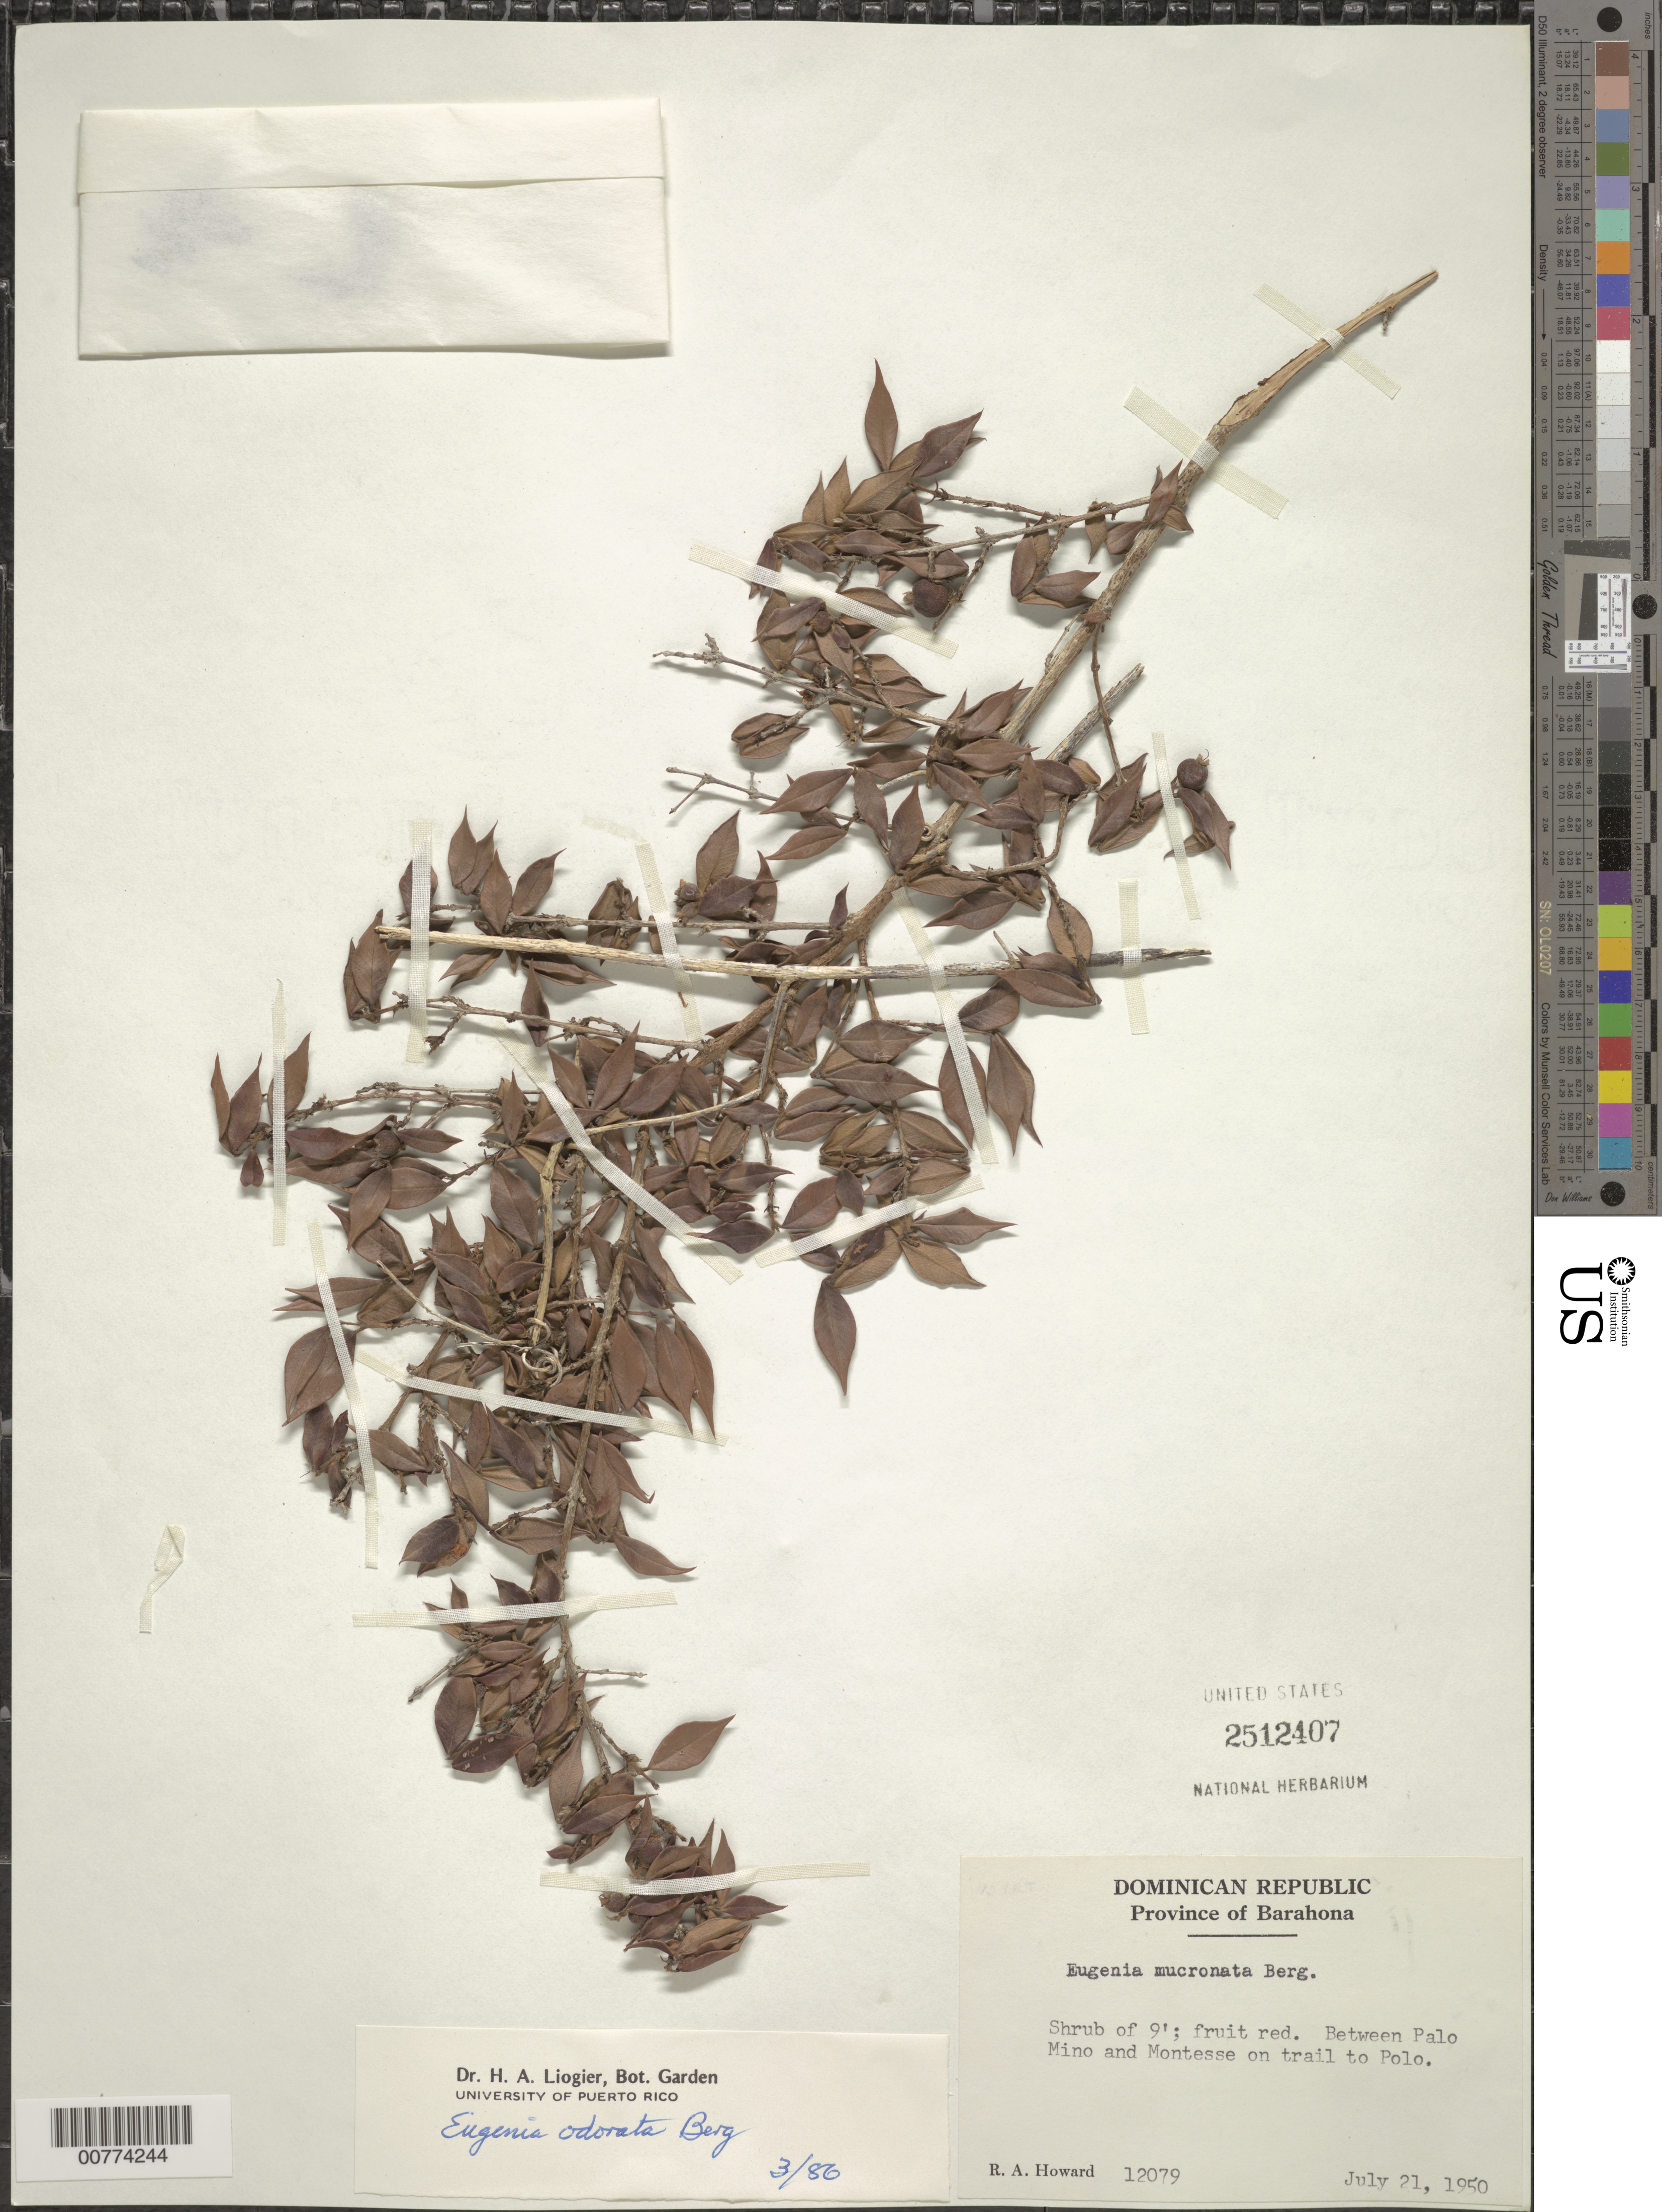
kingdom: Plantae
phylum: Tracheophyta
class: Magnoliopsida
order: Myrtales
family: Myrtaceae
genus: Eugenia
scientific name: Eugenia isabeliana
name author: Kiaersk.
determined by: Liogier, Alain H.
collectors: R. A. Howard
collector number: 12079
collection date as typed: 21 Jul 1950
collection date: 1950-07-21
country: Dominican Republic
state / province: Barahona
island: Hispaniola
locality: Between Palo Mino and Montesse, on trail to Polo.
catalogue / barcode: US 2512407